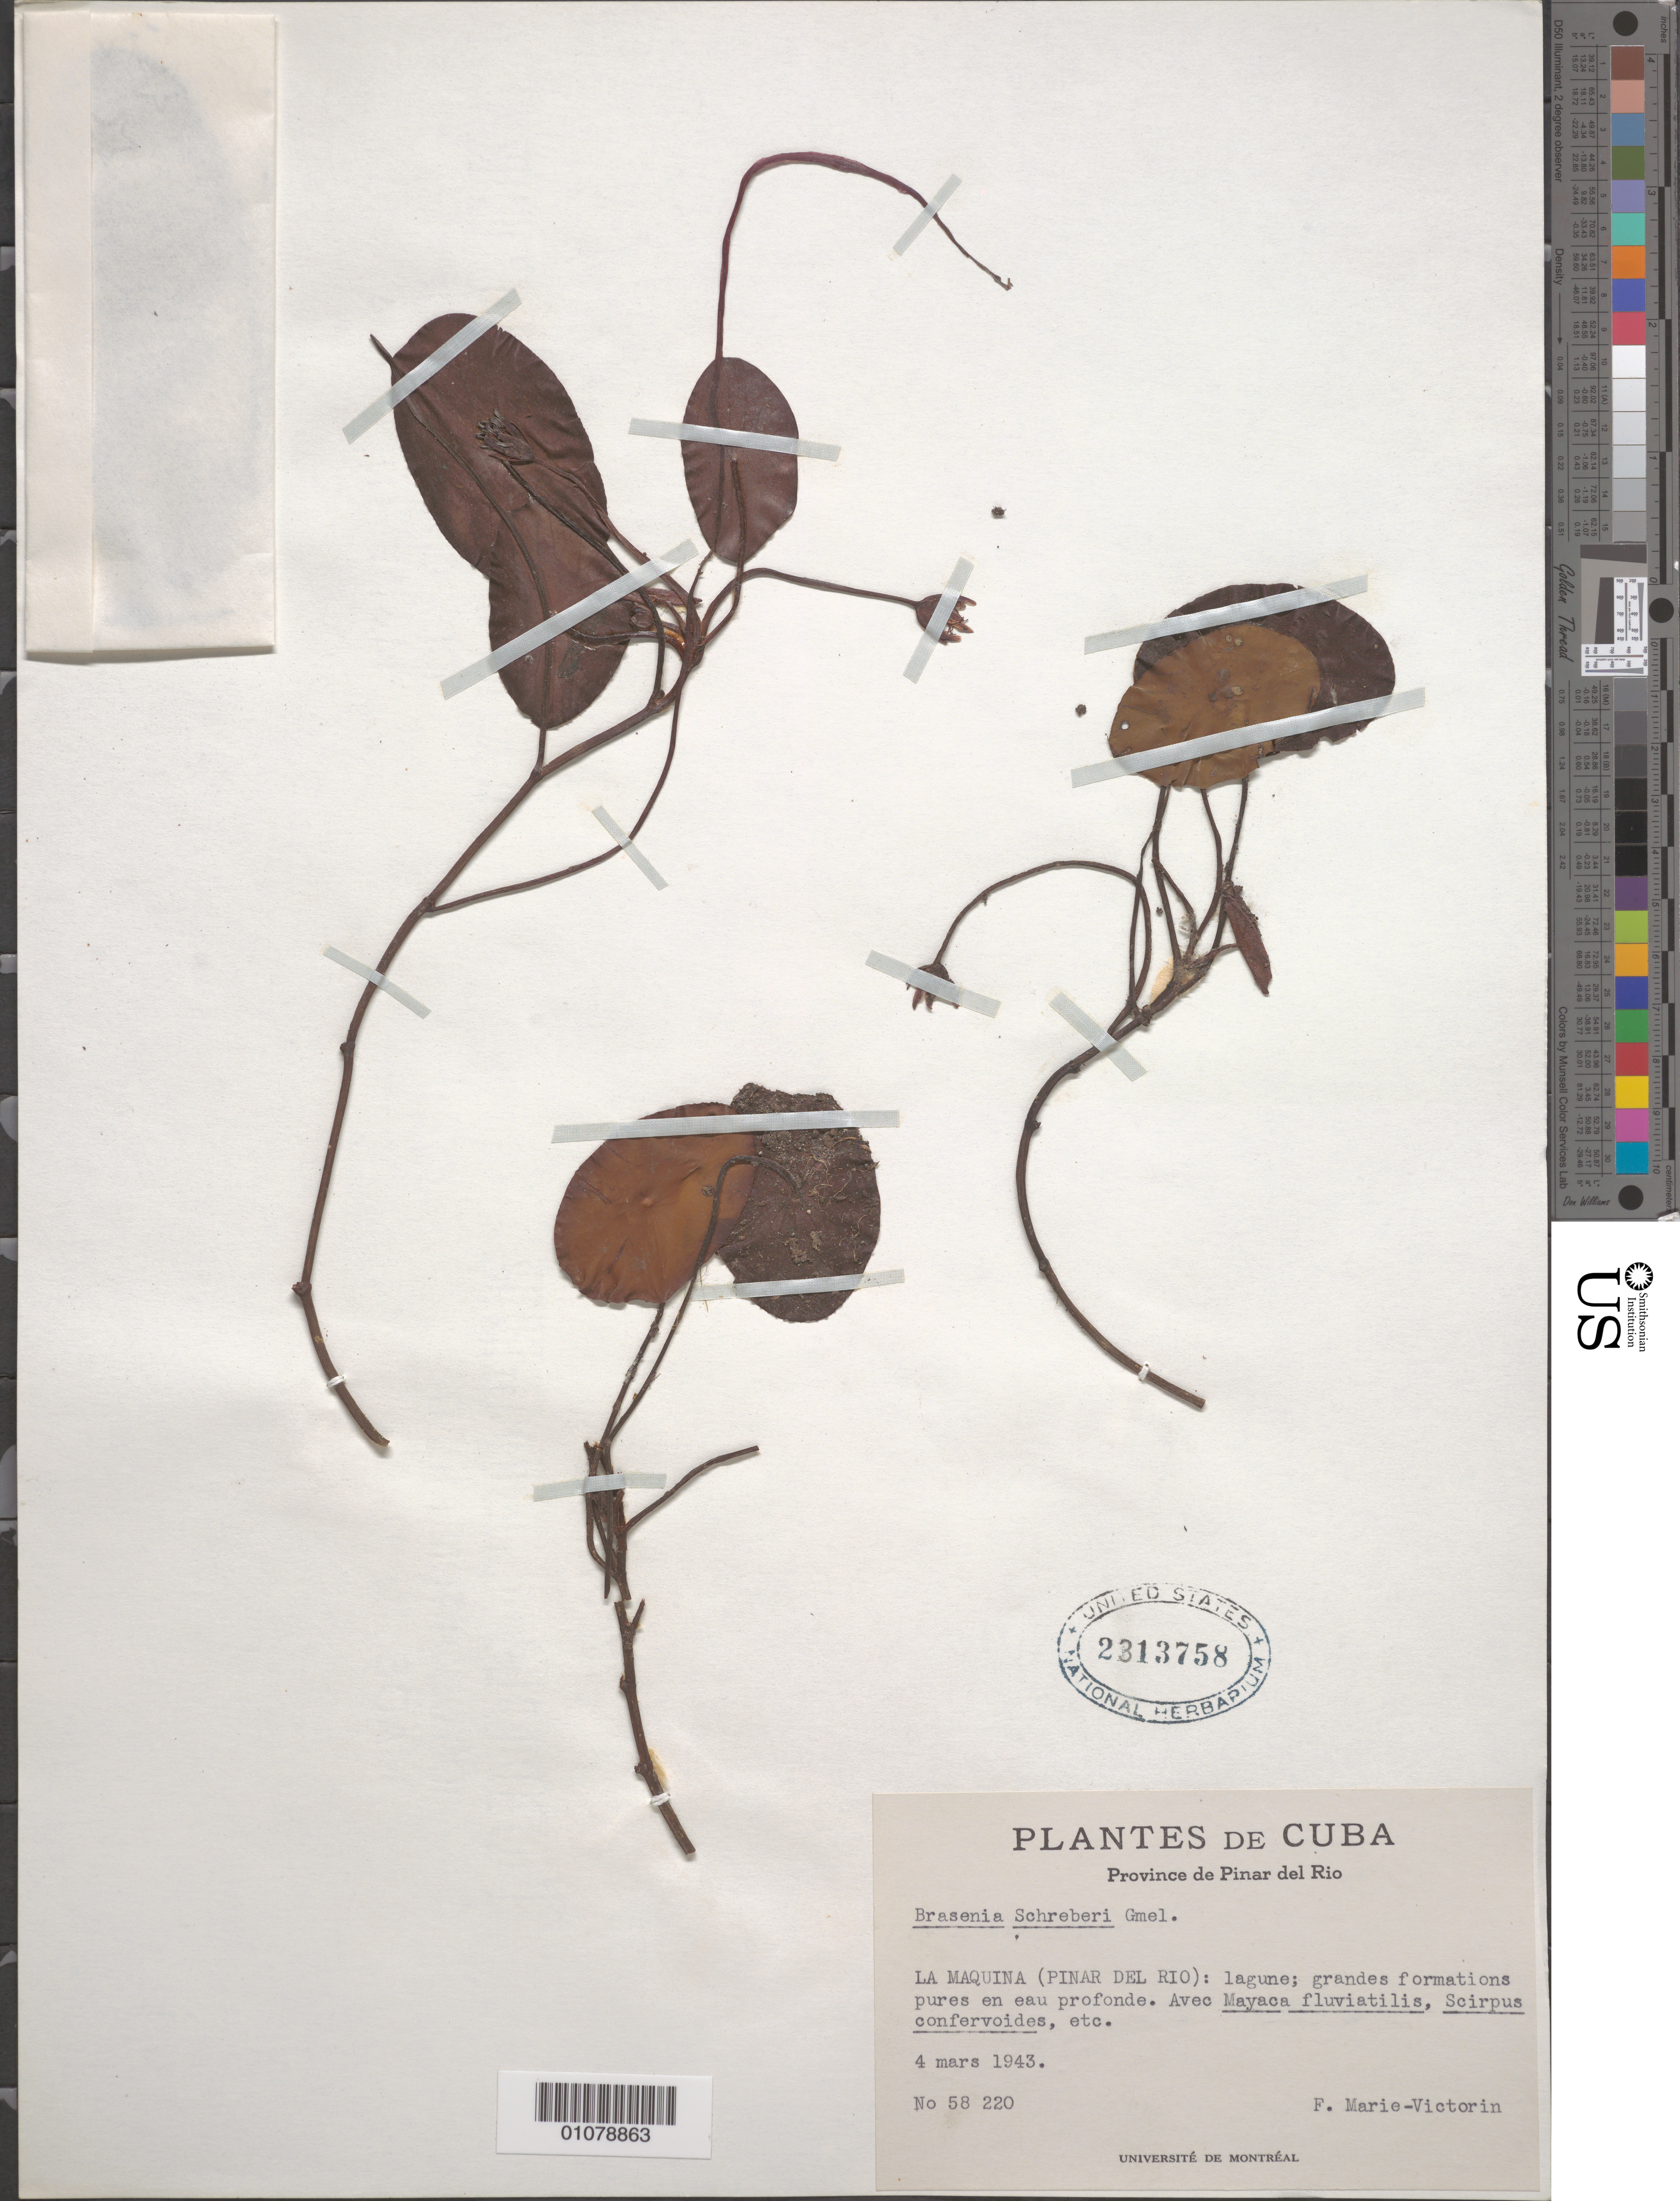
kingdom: Plantae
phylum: Tracheophyta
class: Magnoliopsida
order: Nymphaeales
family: Cabombaceae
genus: Brasenia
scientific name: Brasenia schreberi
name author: J.F. Gmel.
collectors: Fr. Marie-Victorin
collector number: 58220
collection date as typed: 04 Mar 1943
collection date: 1943-03-04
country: Cuba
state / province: Pinar del Rio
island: Cuba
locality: Pinar del Rio La Maquina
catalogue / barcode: US 2313758